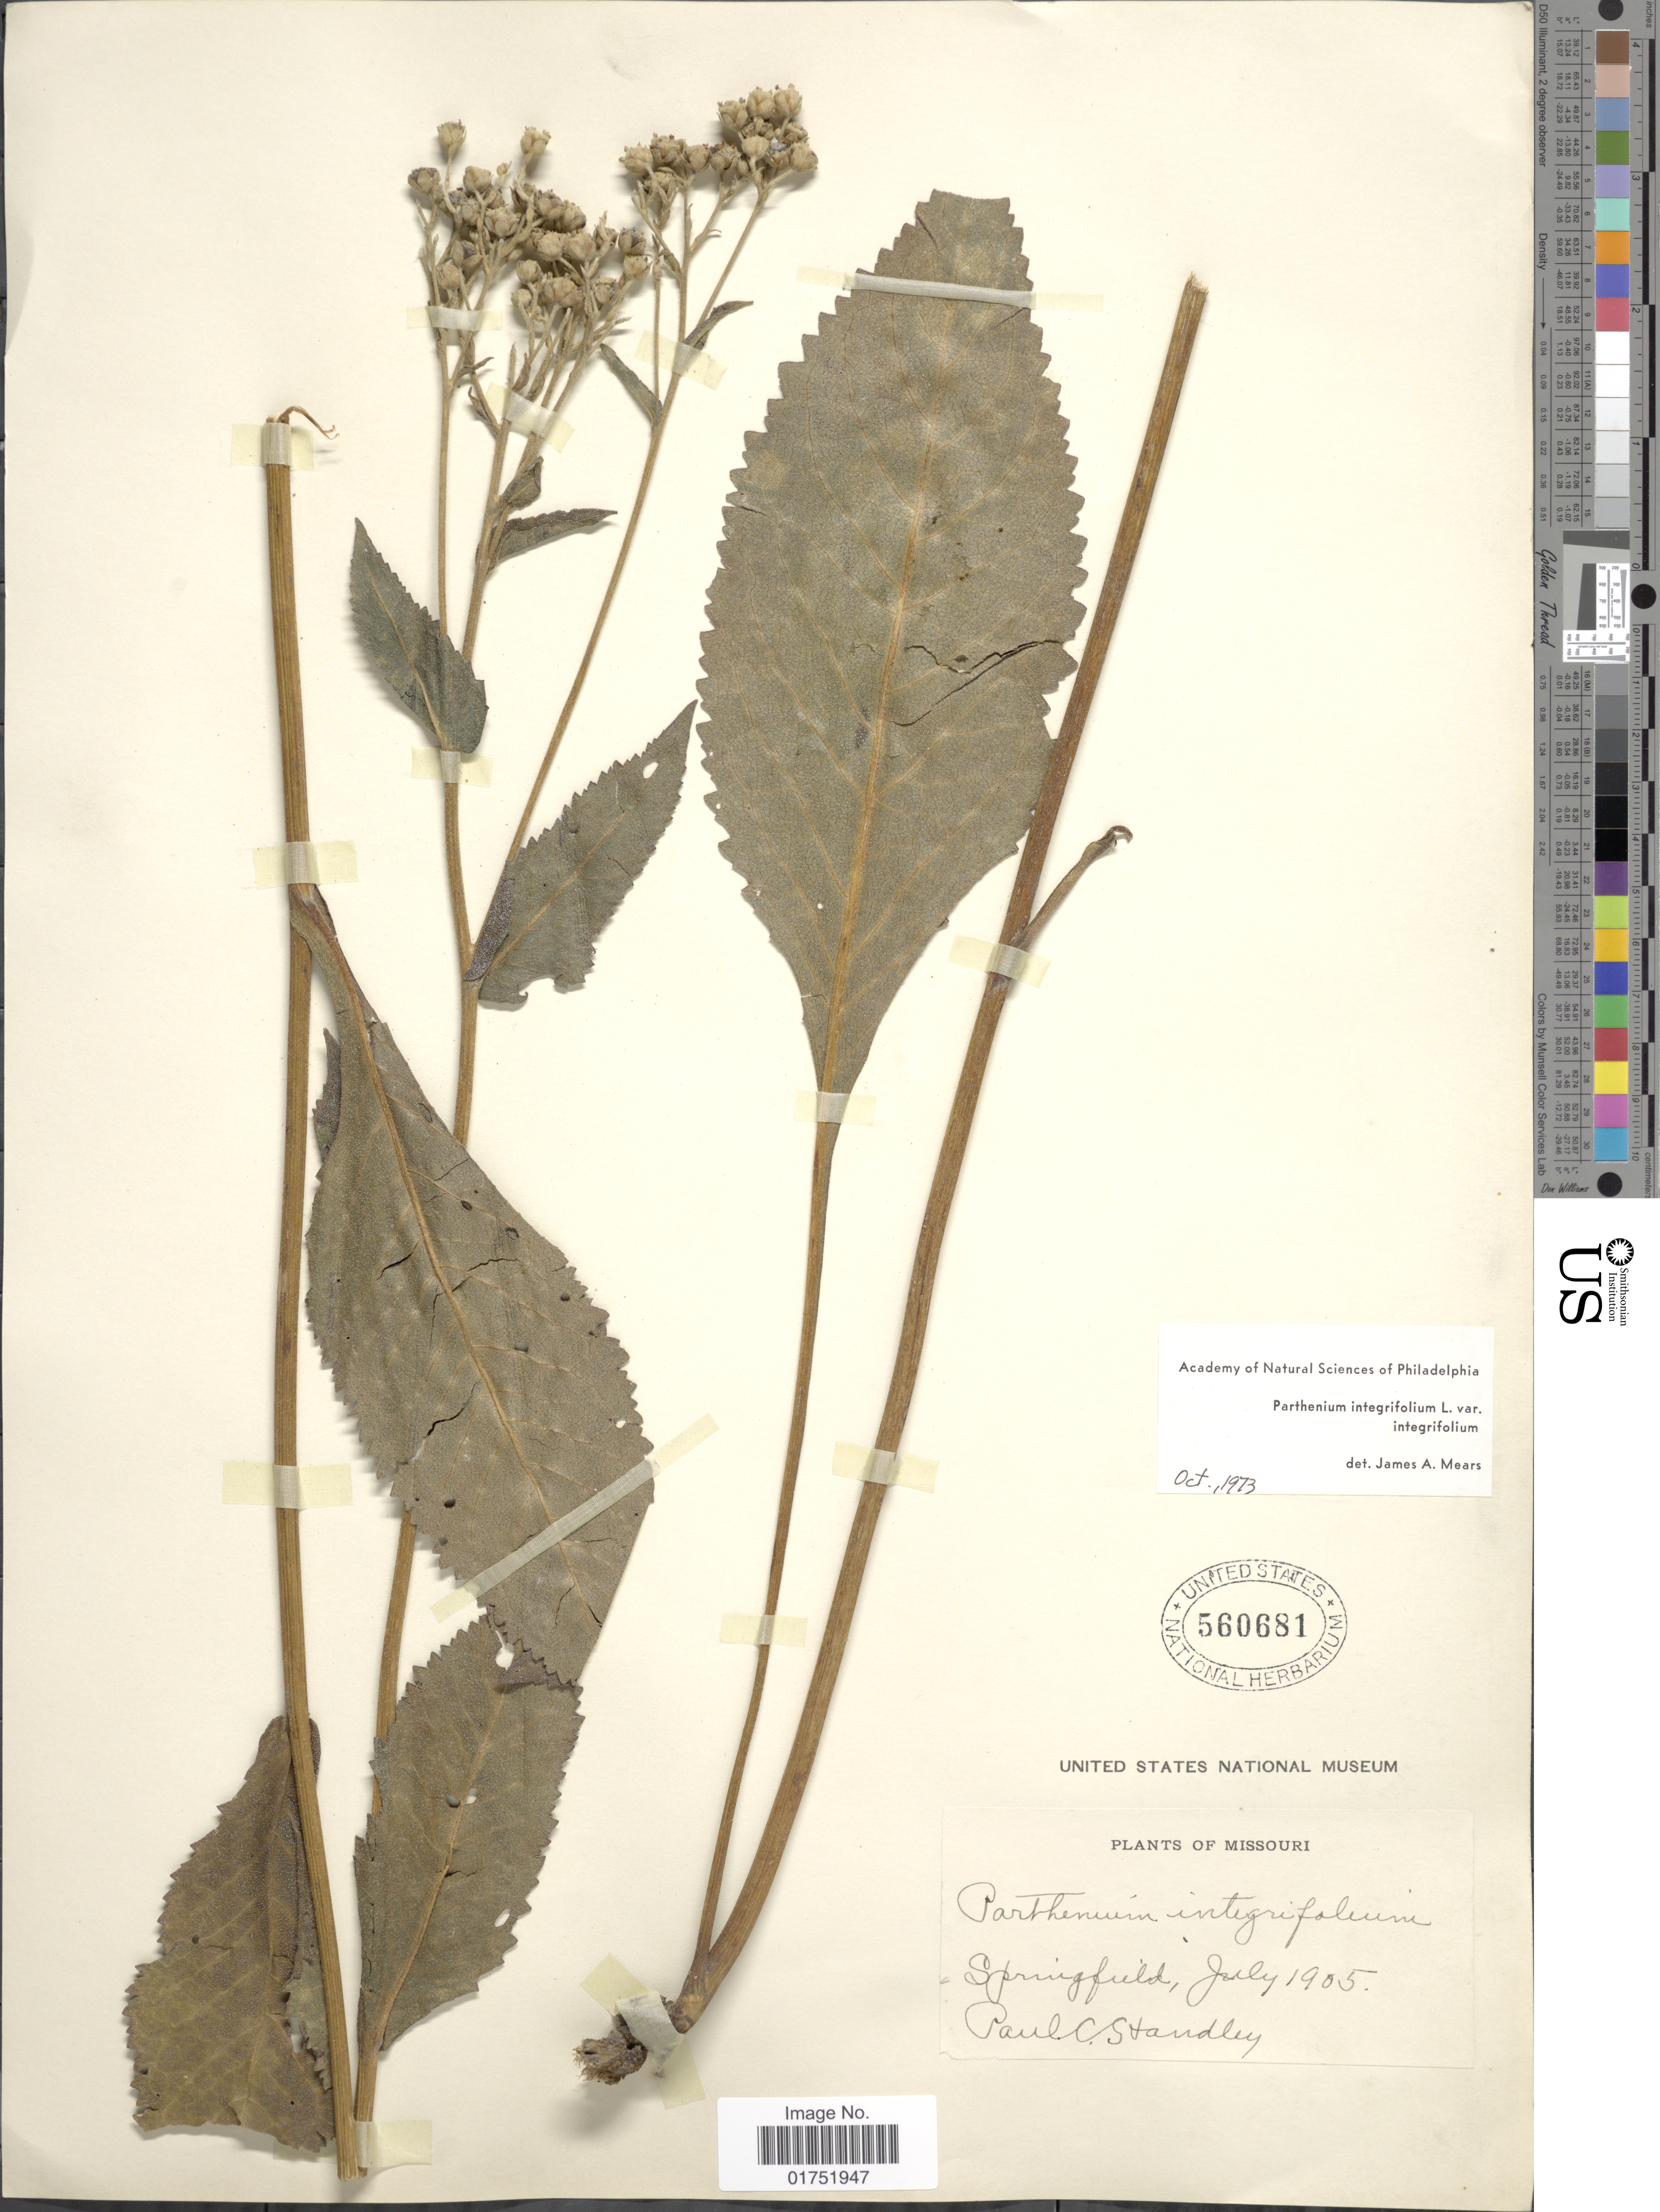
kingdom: Plantae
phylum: Tracheophyta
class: Magnoliopsida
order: Asterales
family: Asteraceae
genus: Parthenium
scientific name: Parthenium integrifolium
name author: L.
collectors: P. C. Standley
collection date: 1905-07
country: United States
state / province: Missouri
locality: Springfield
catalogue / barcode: US 560681